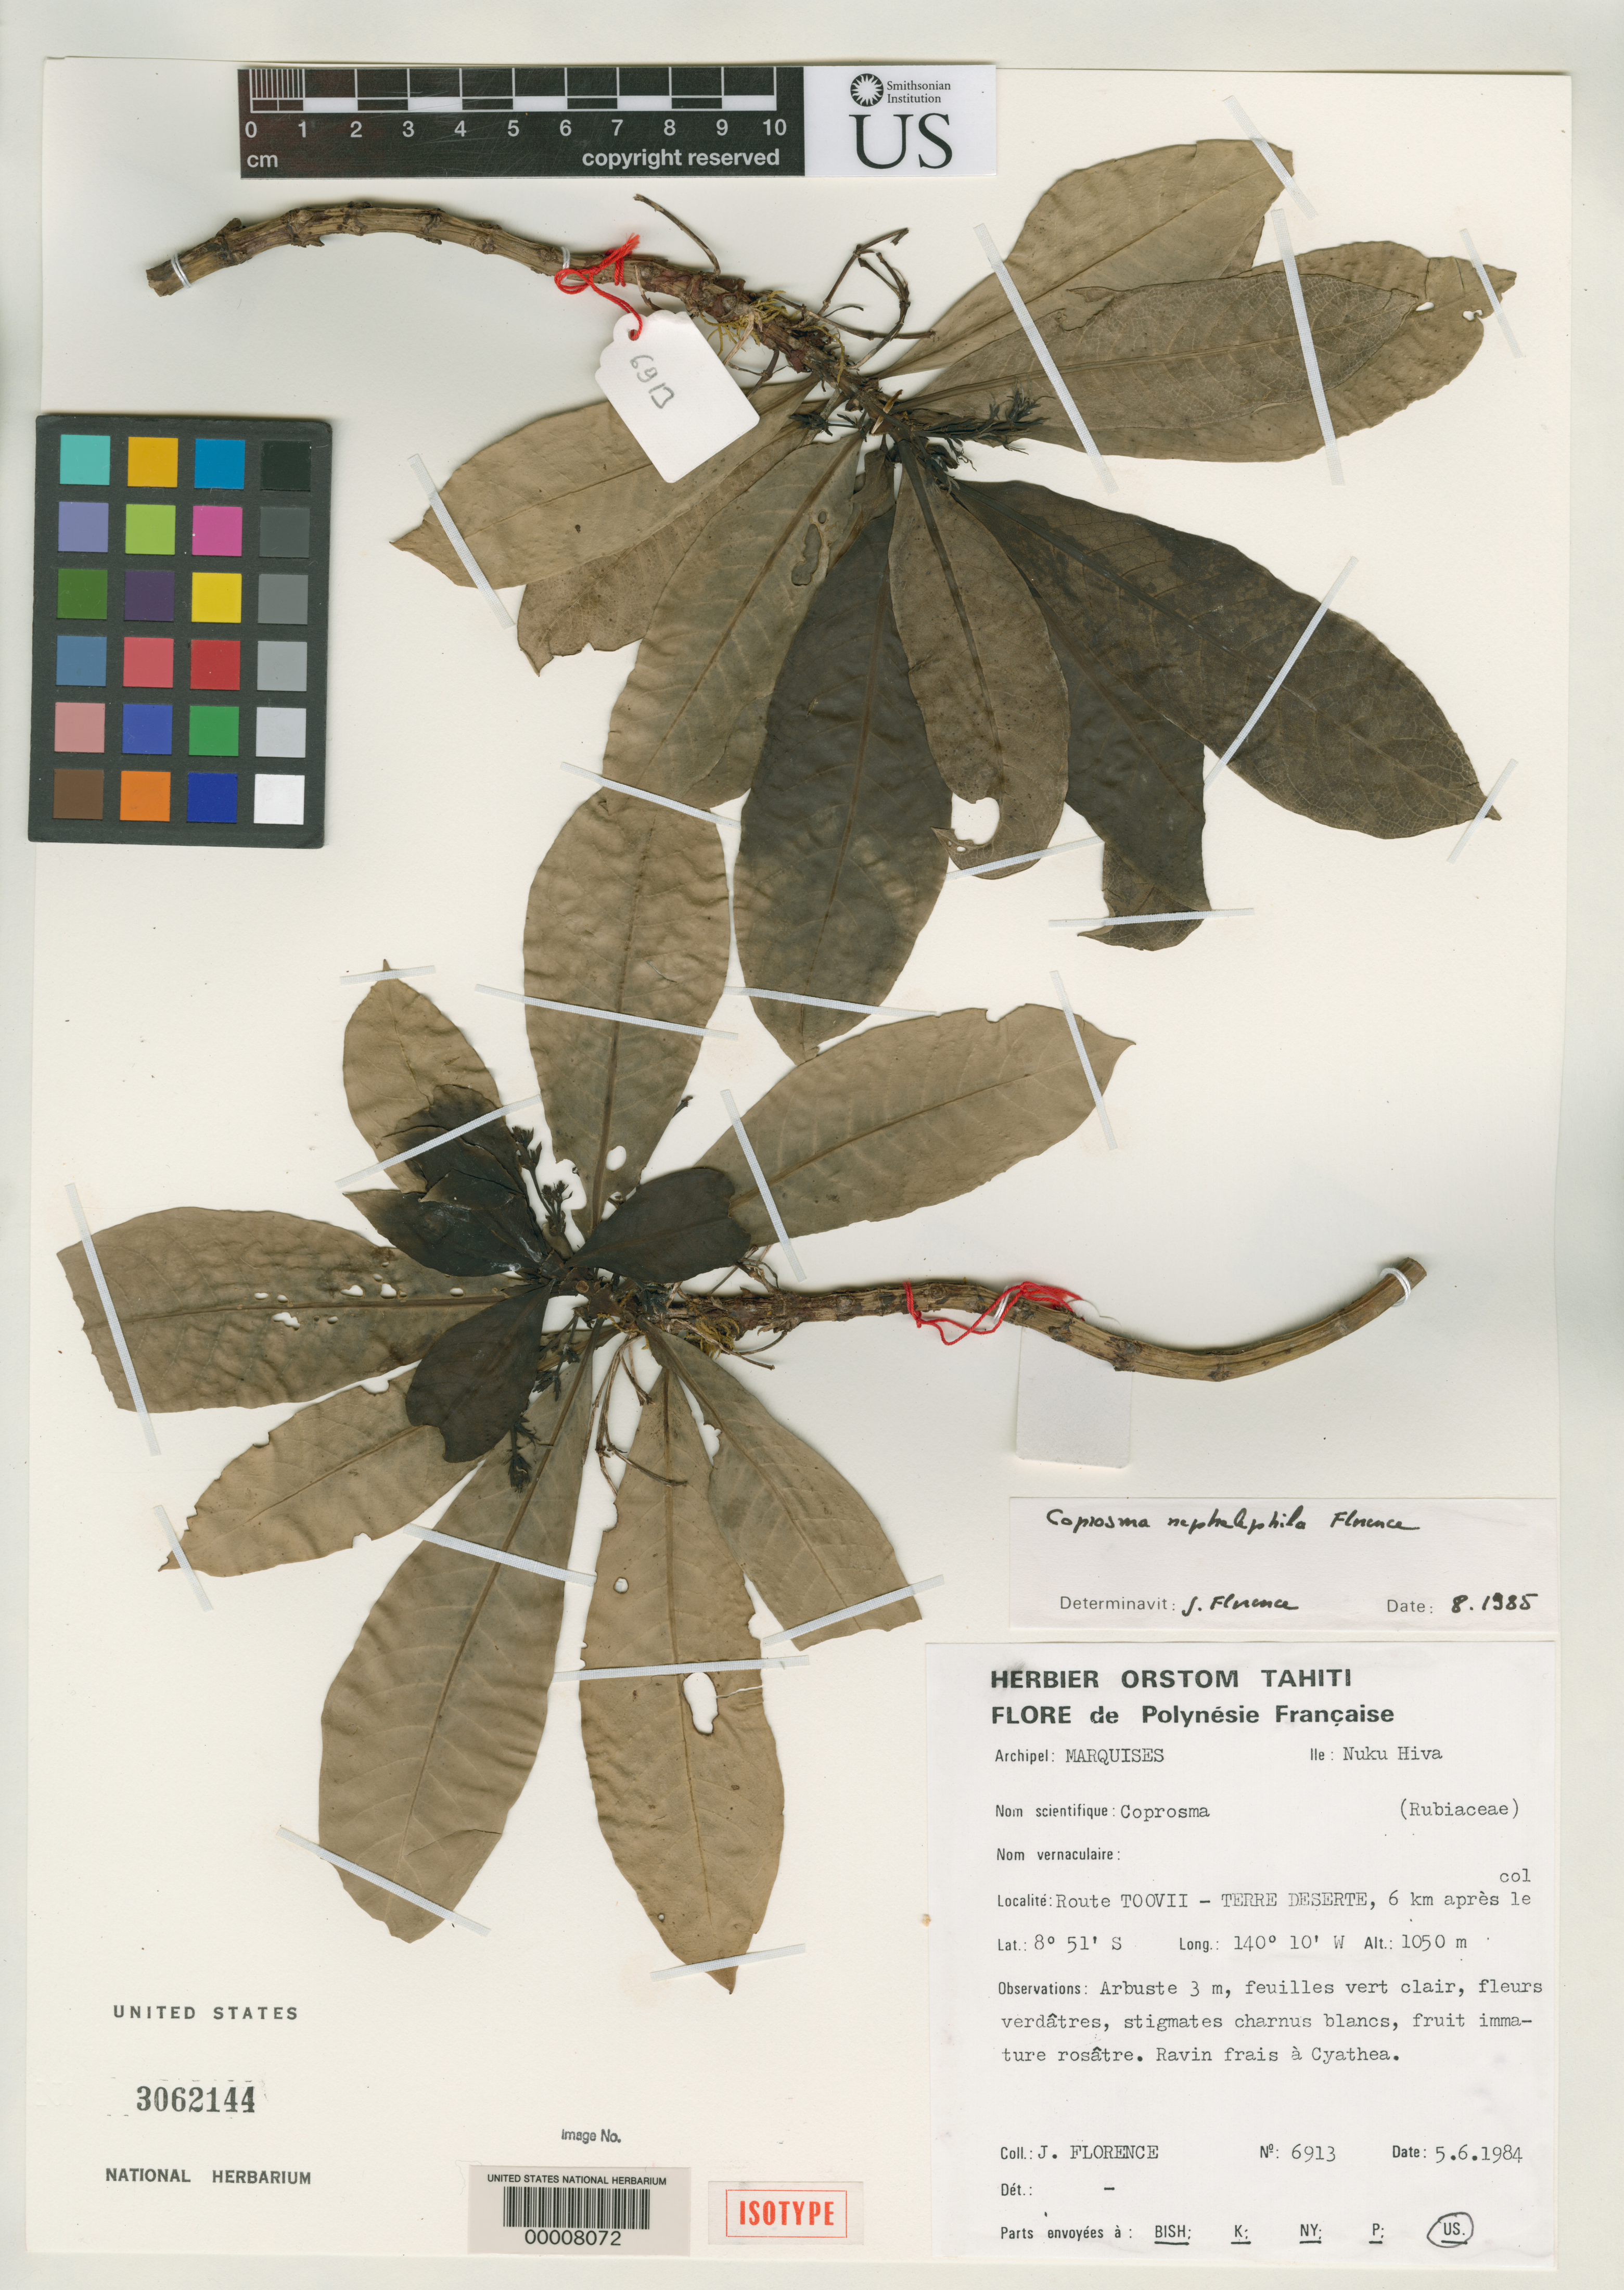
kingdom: Plantae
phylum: Tracheophyta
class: Magnoliopsida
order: Gentianales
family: Rubiaceae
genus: Coprosma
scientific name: Coprosma nephelephila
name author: J. Florence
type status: Isotype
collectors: J. Florence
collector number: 6913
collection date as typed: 05 Jun 1984 or 06 May 1984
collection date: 1984-05-06 or 1984-06-05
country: French Polynesia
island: Nuku Hiva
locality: Toovii - Terre Deserte Road, 6 km beyond the Pass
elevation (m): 1050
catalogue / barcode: US 3062144